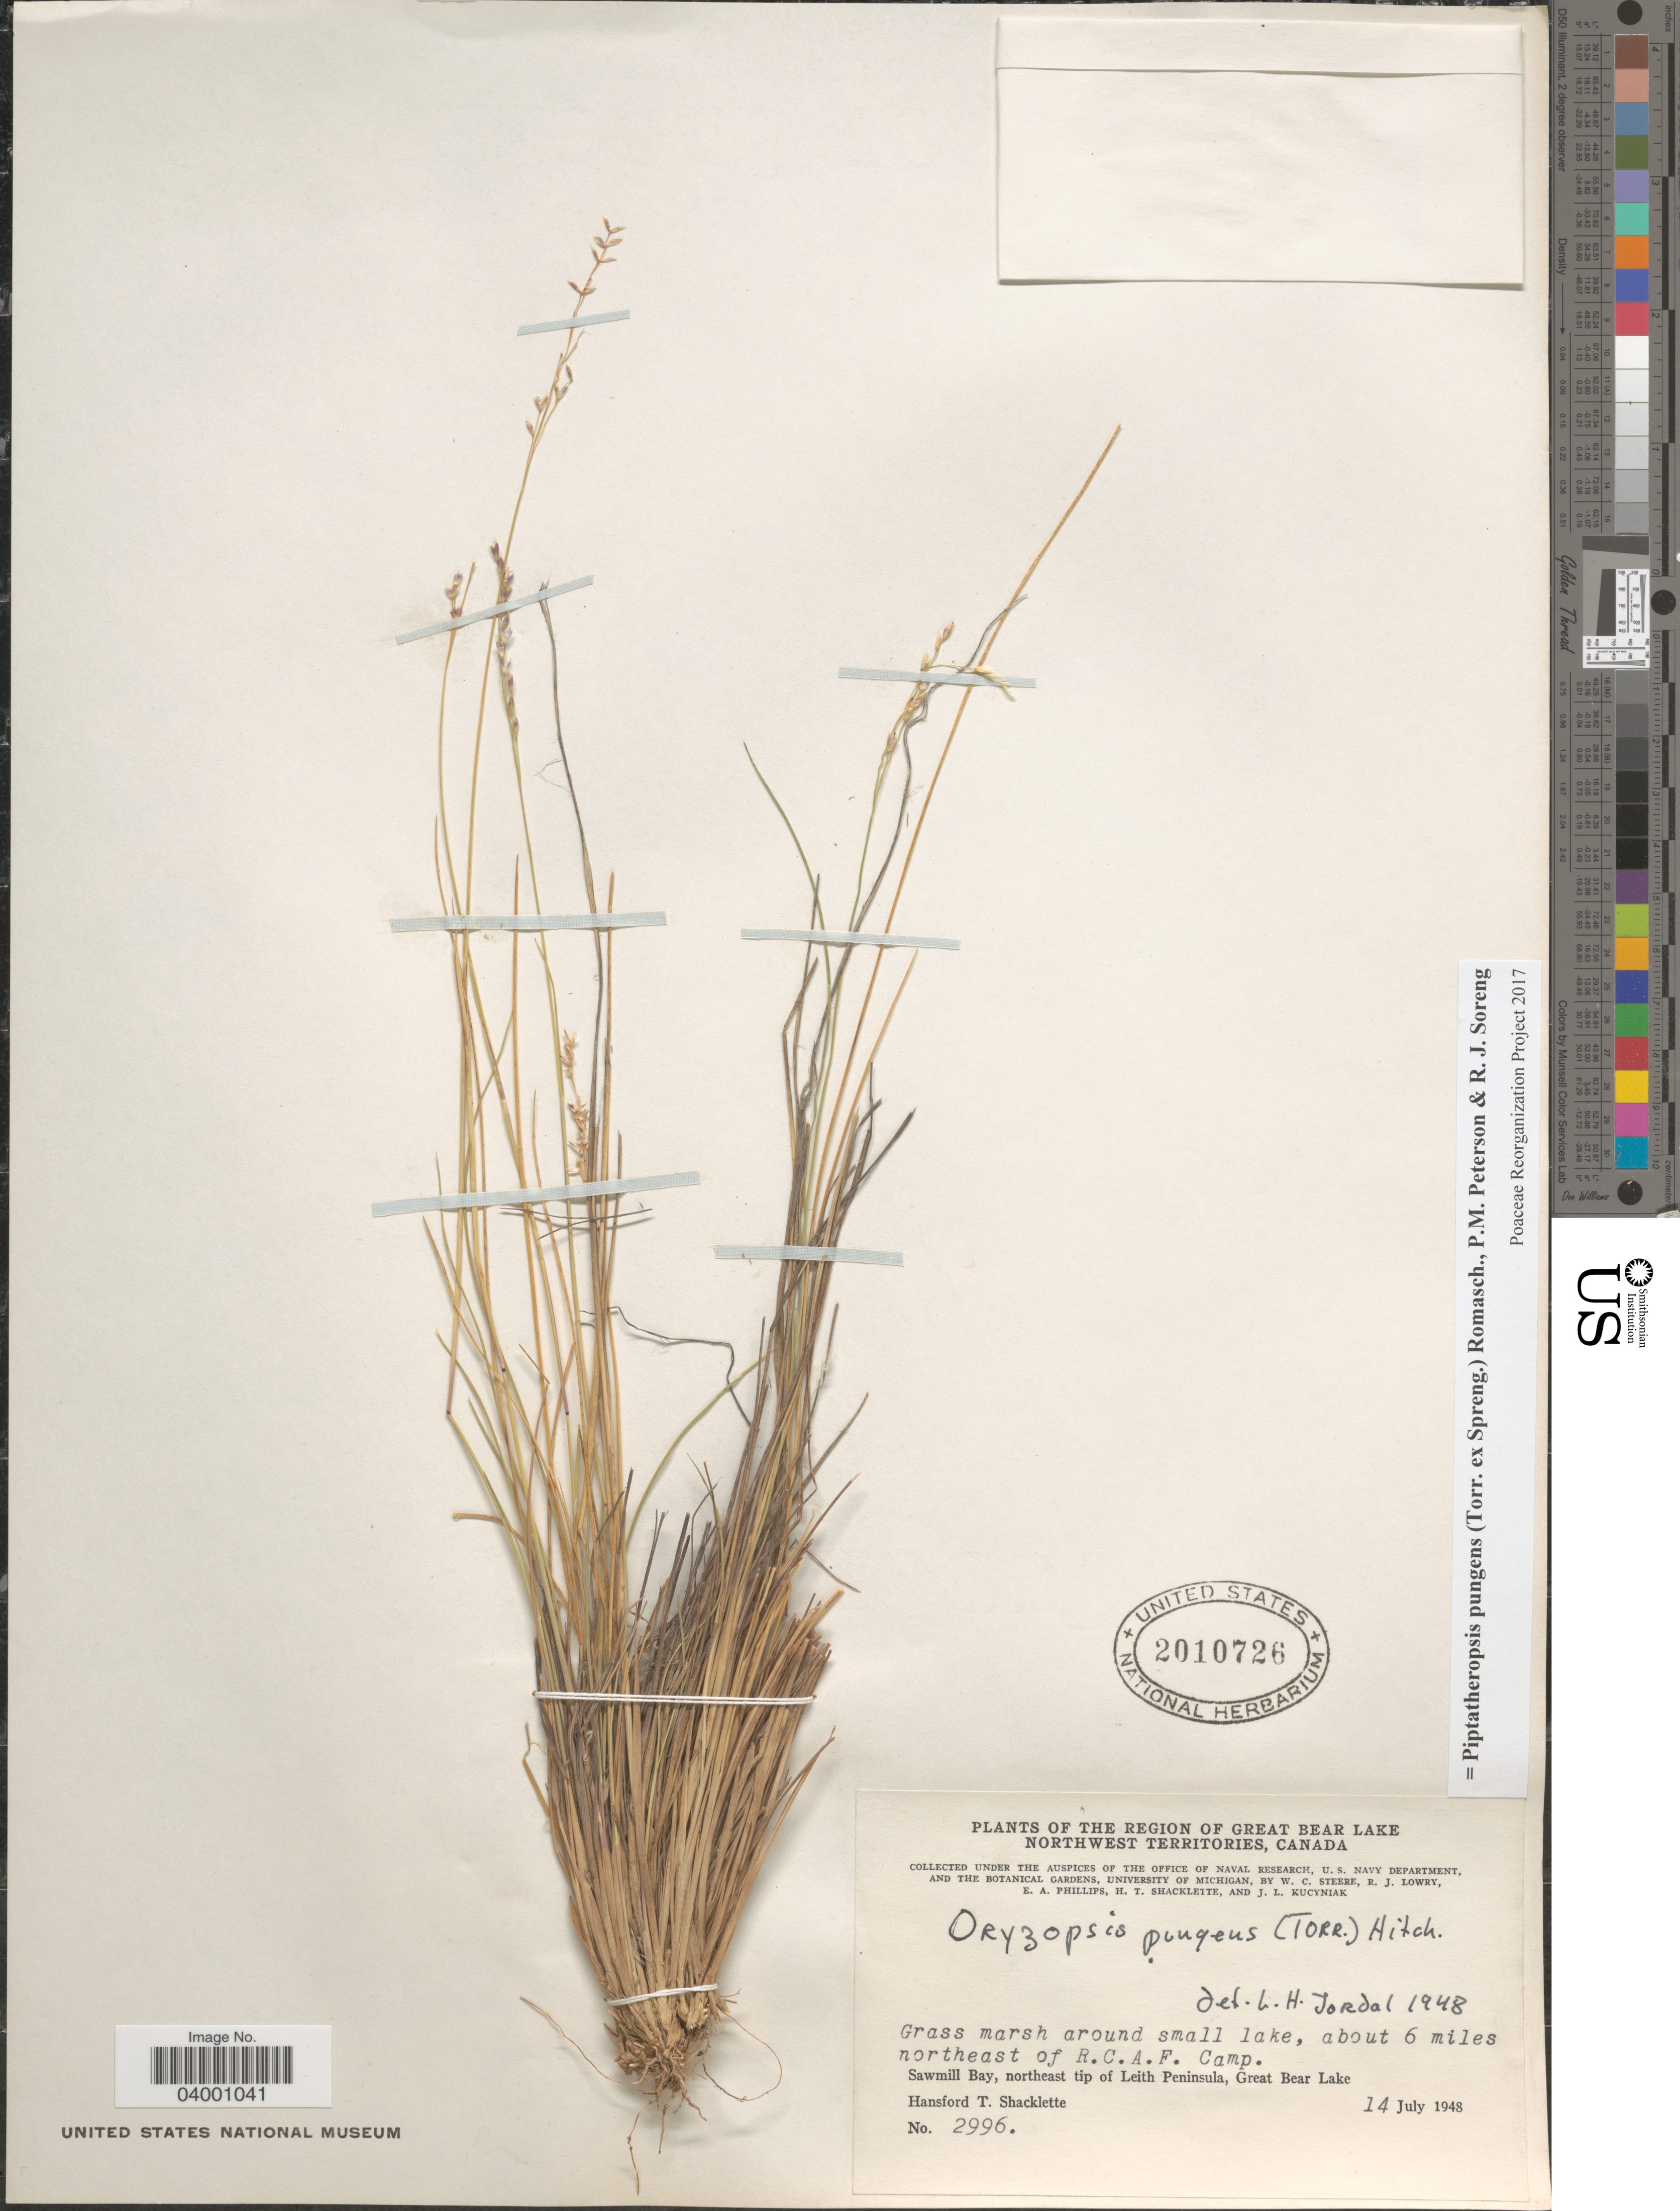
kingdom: Plantae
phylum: Tracheophyta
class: Liliopsida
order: Poales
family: Poaceae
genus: Piptatheropsis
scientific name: Piptatheropsis pungens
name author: (Torr. ex Spreng.) Romasch. et al.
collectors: H. Shacklette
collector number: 2996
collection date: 1948-07-14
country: Canada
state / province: Northwest Territories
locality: The Region of Great Bear Lake. Grass marsh around small lake, about 6 miles northeast of R.C.A.F. Camp. Sawmill Bay, northeast tip of Leith Peninsula, Great Bear Lake.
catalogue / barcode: US 2010726